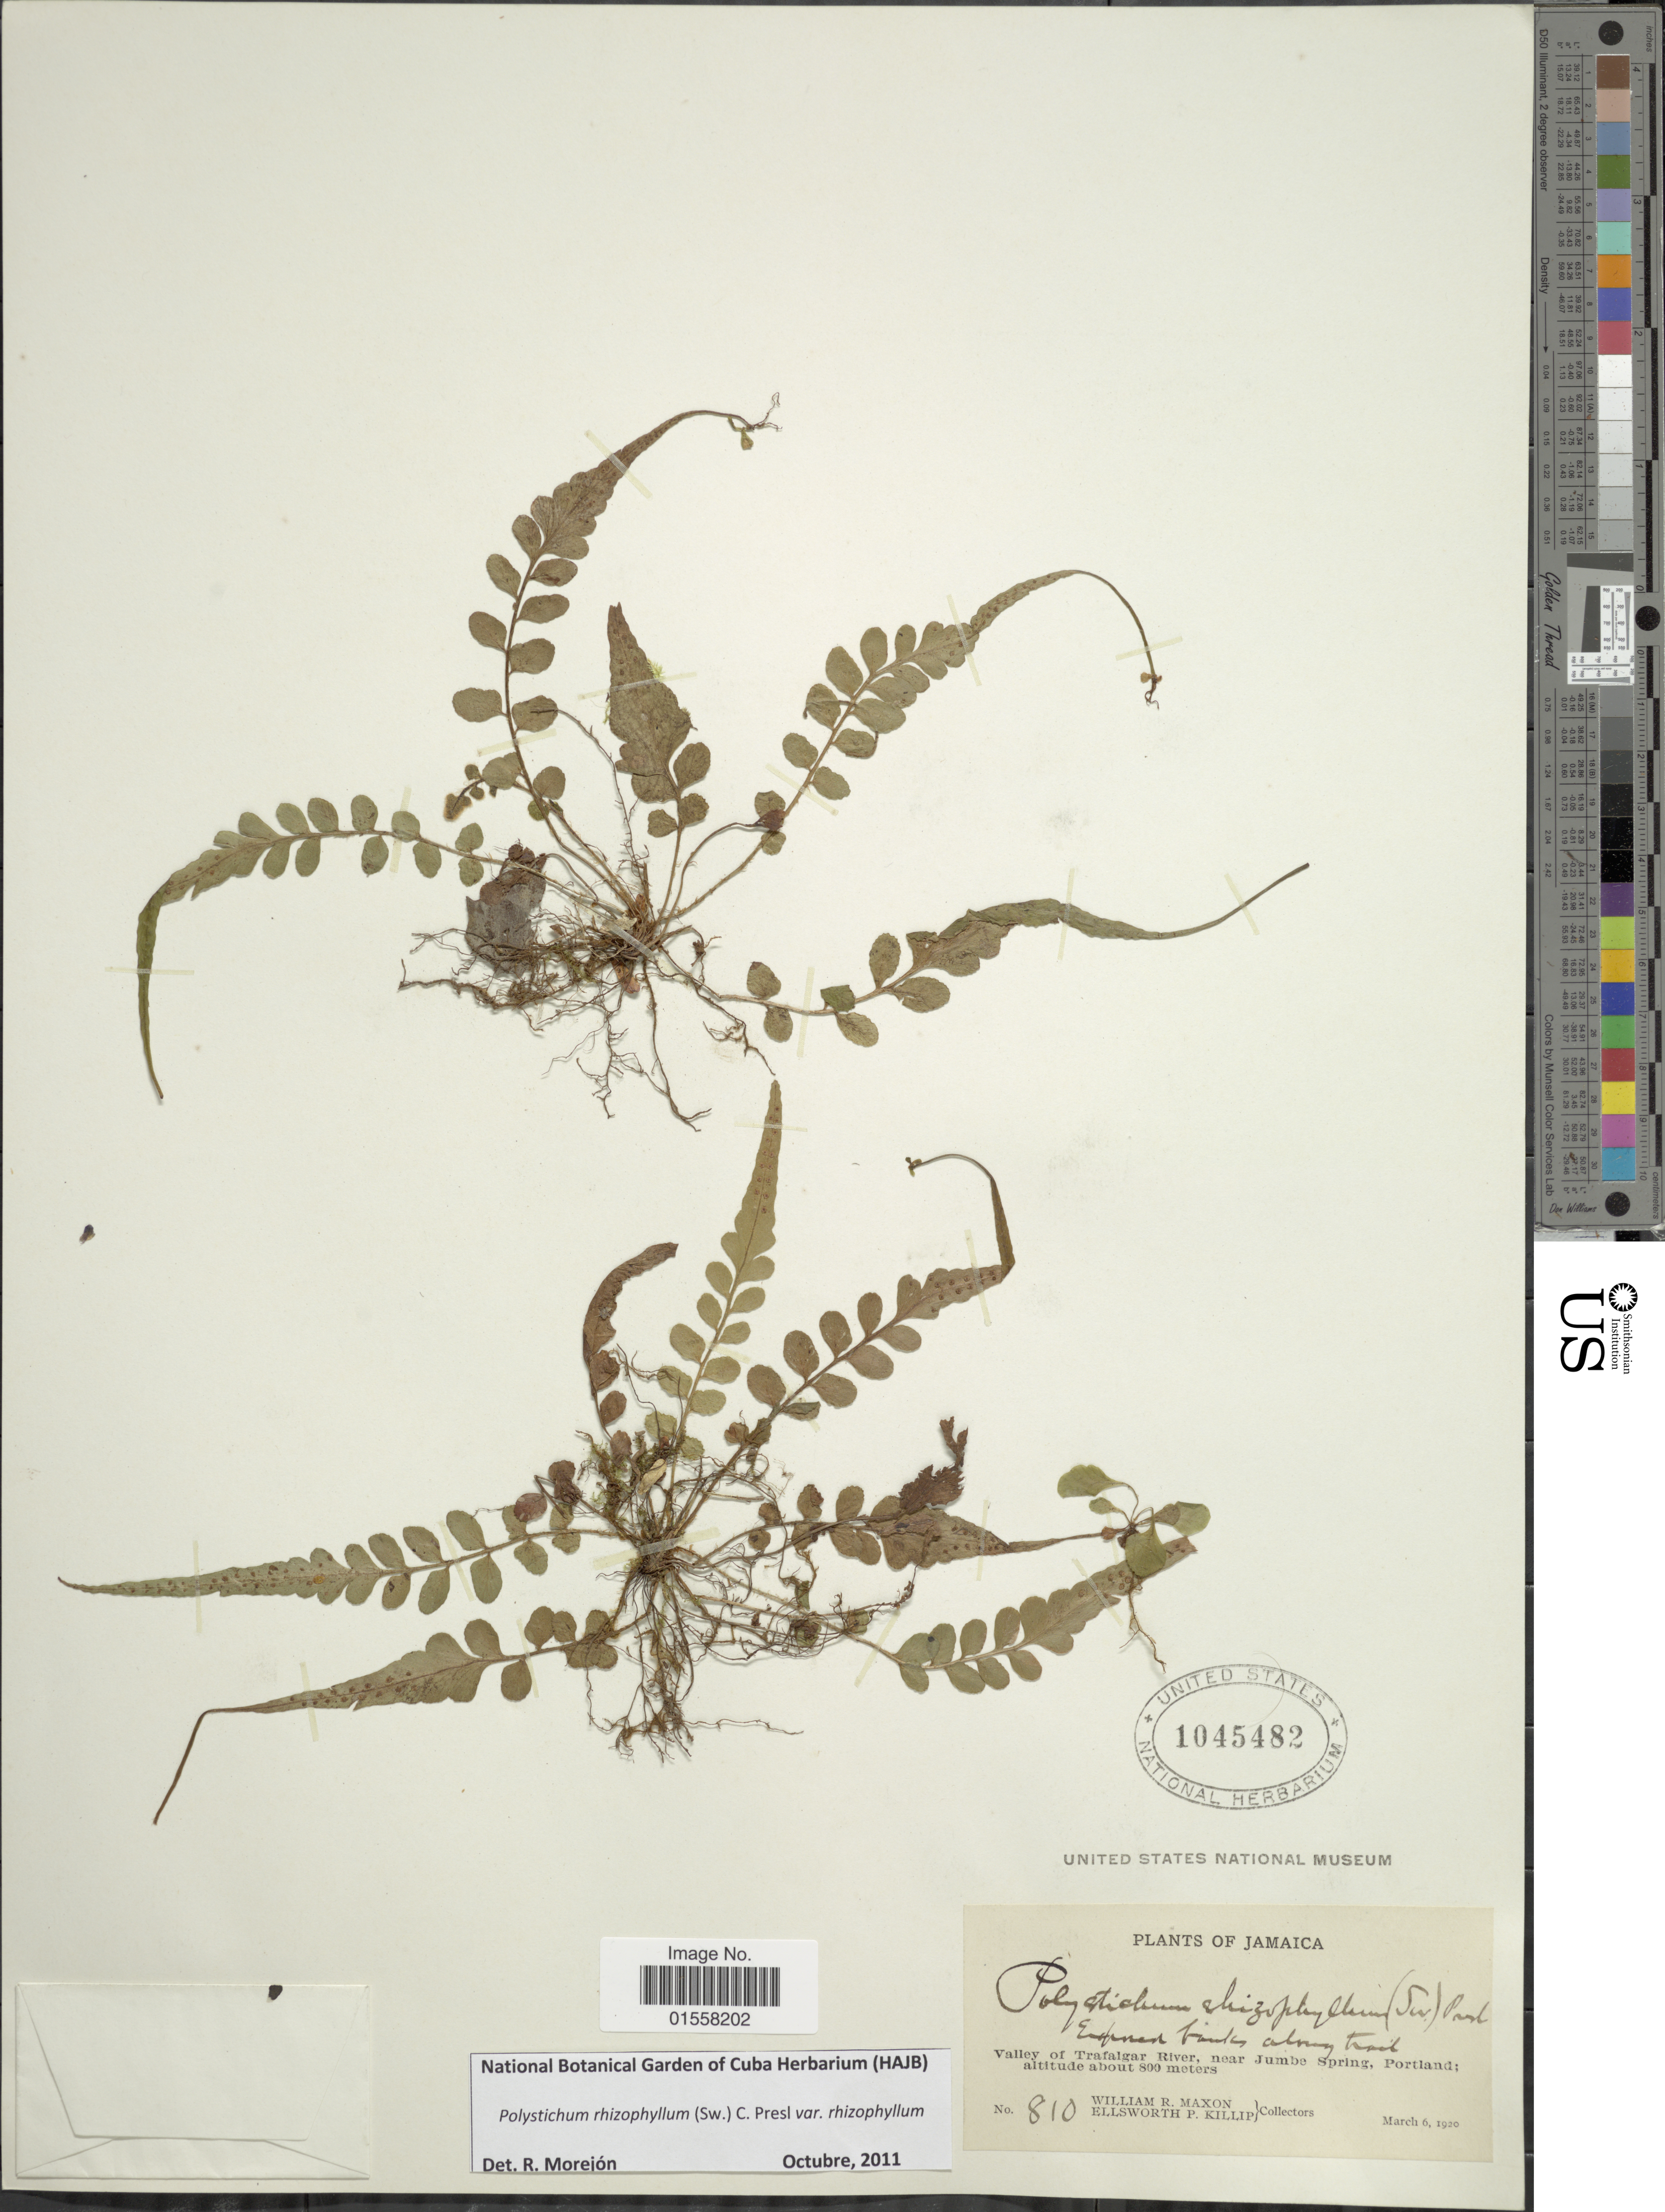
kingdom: Plantae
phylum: Tracheophyta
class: Polypodiopsida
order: Polypodiales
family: Dryopteridaceae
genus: Polystichum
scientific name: Polystichum rhizophyllum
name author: (Sw.) C. Presl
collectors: W. R. Maxon & E. P. Killip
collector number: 810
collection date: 1920-03-06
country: Jamaica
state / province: Portland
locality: Jamaica, Valley of Trafalgar River, near Jumbe Spring. Portland.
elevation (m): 800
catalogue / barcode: US 1045482